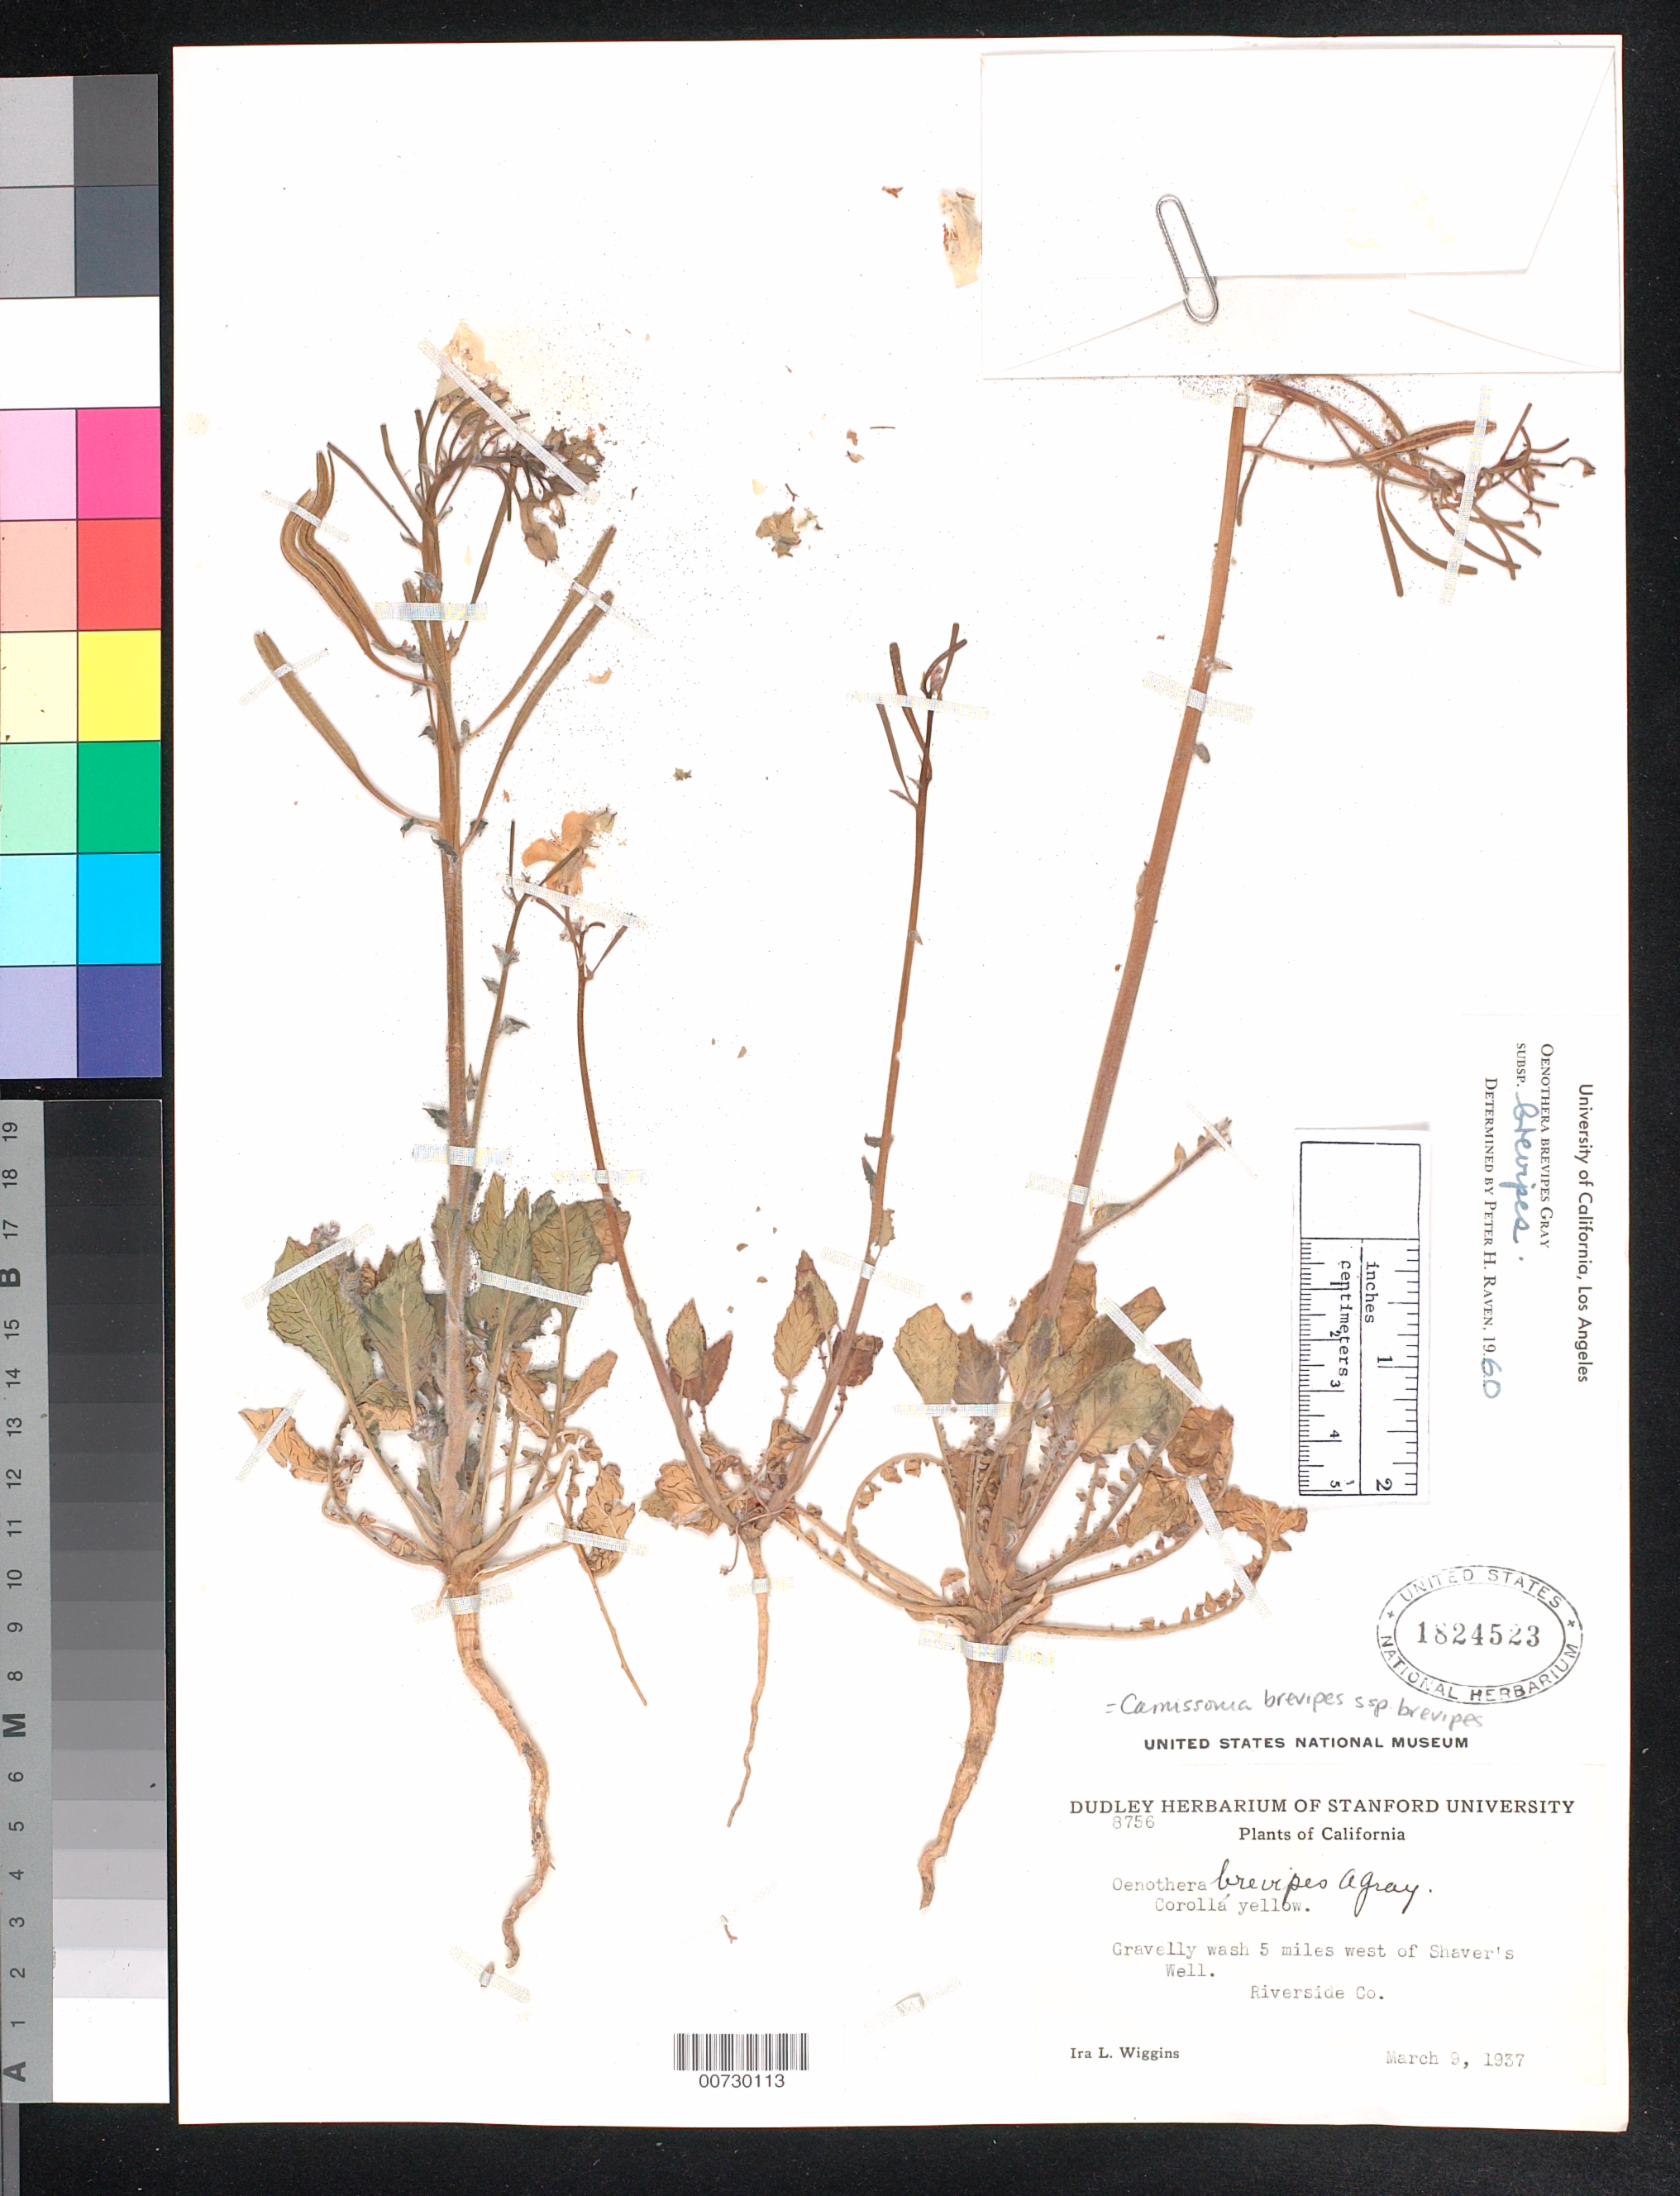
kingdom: Plantae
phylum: Tracheophyta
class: Magnoliopsida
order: Myrtales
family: Onagraceae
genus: Chylismia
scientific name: Chylismia brevipes subsp. brevipes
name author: (A. Gray) Small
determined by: Wagner, W. L., (BOT), Smithsonian Institution - National Museum of Natural History (UNITED STATES)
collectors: I. L. Wiggins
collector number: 8756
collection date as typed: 09 Mar 1937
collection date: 1937-03-09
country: United States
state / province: California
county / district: Riverside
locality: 5 miles west of Shaver's Well.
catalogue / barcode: US 1824523